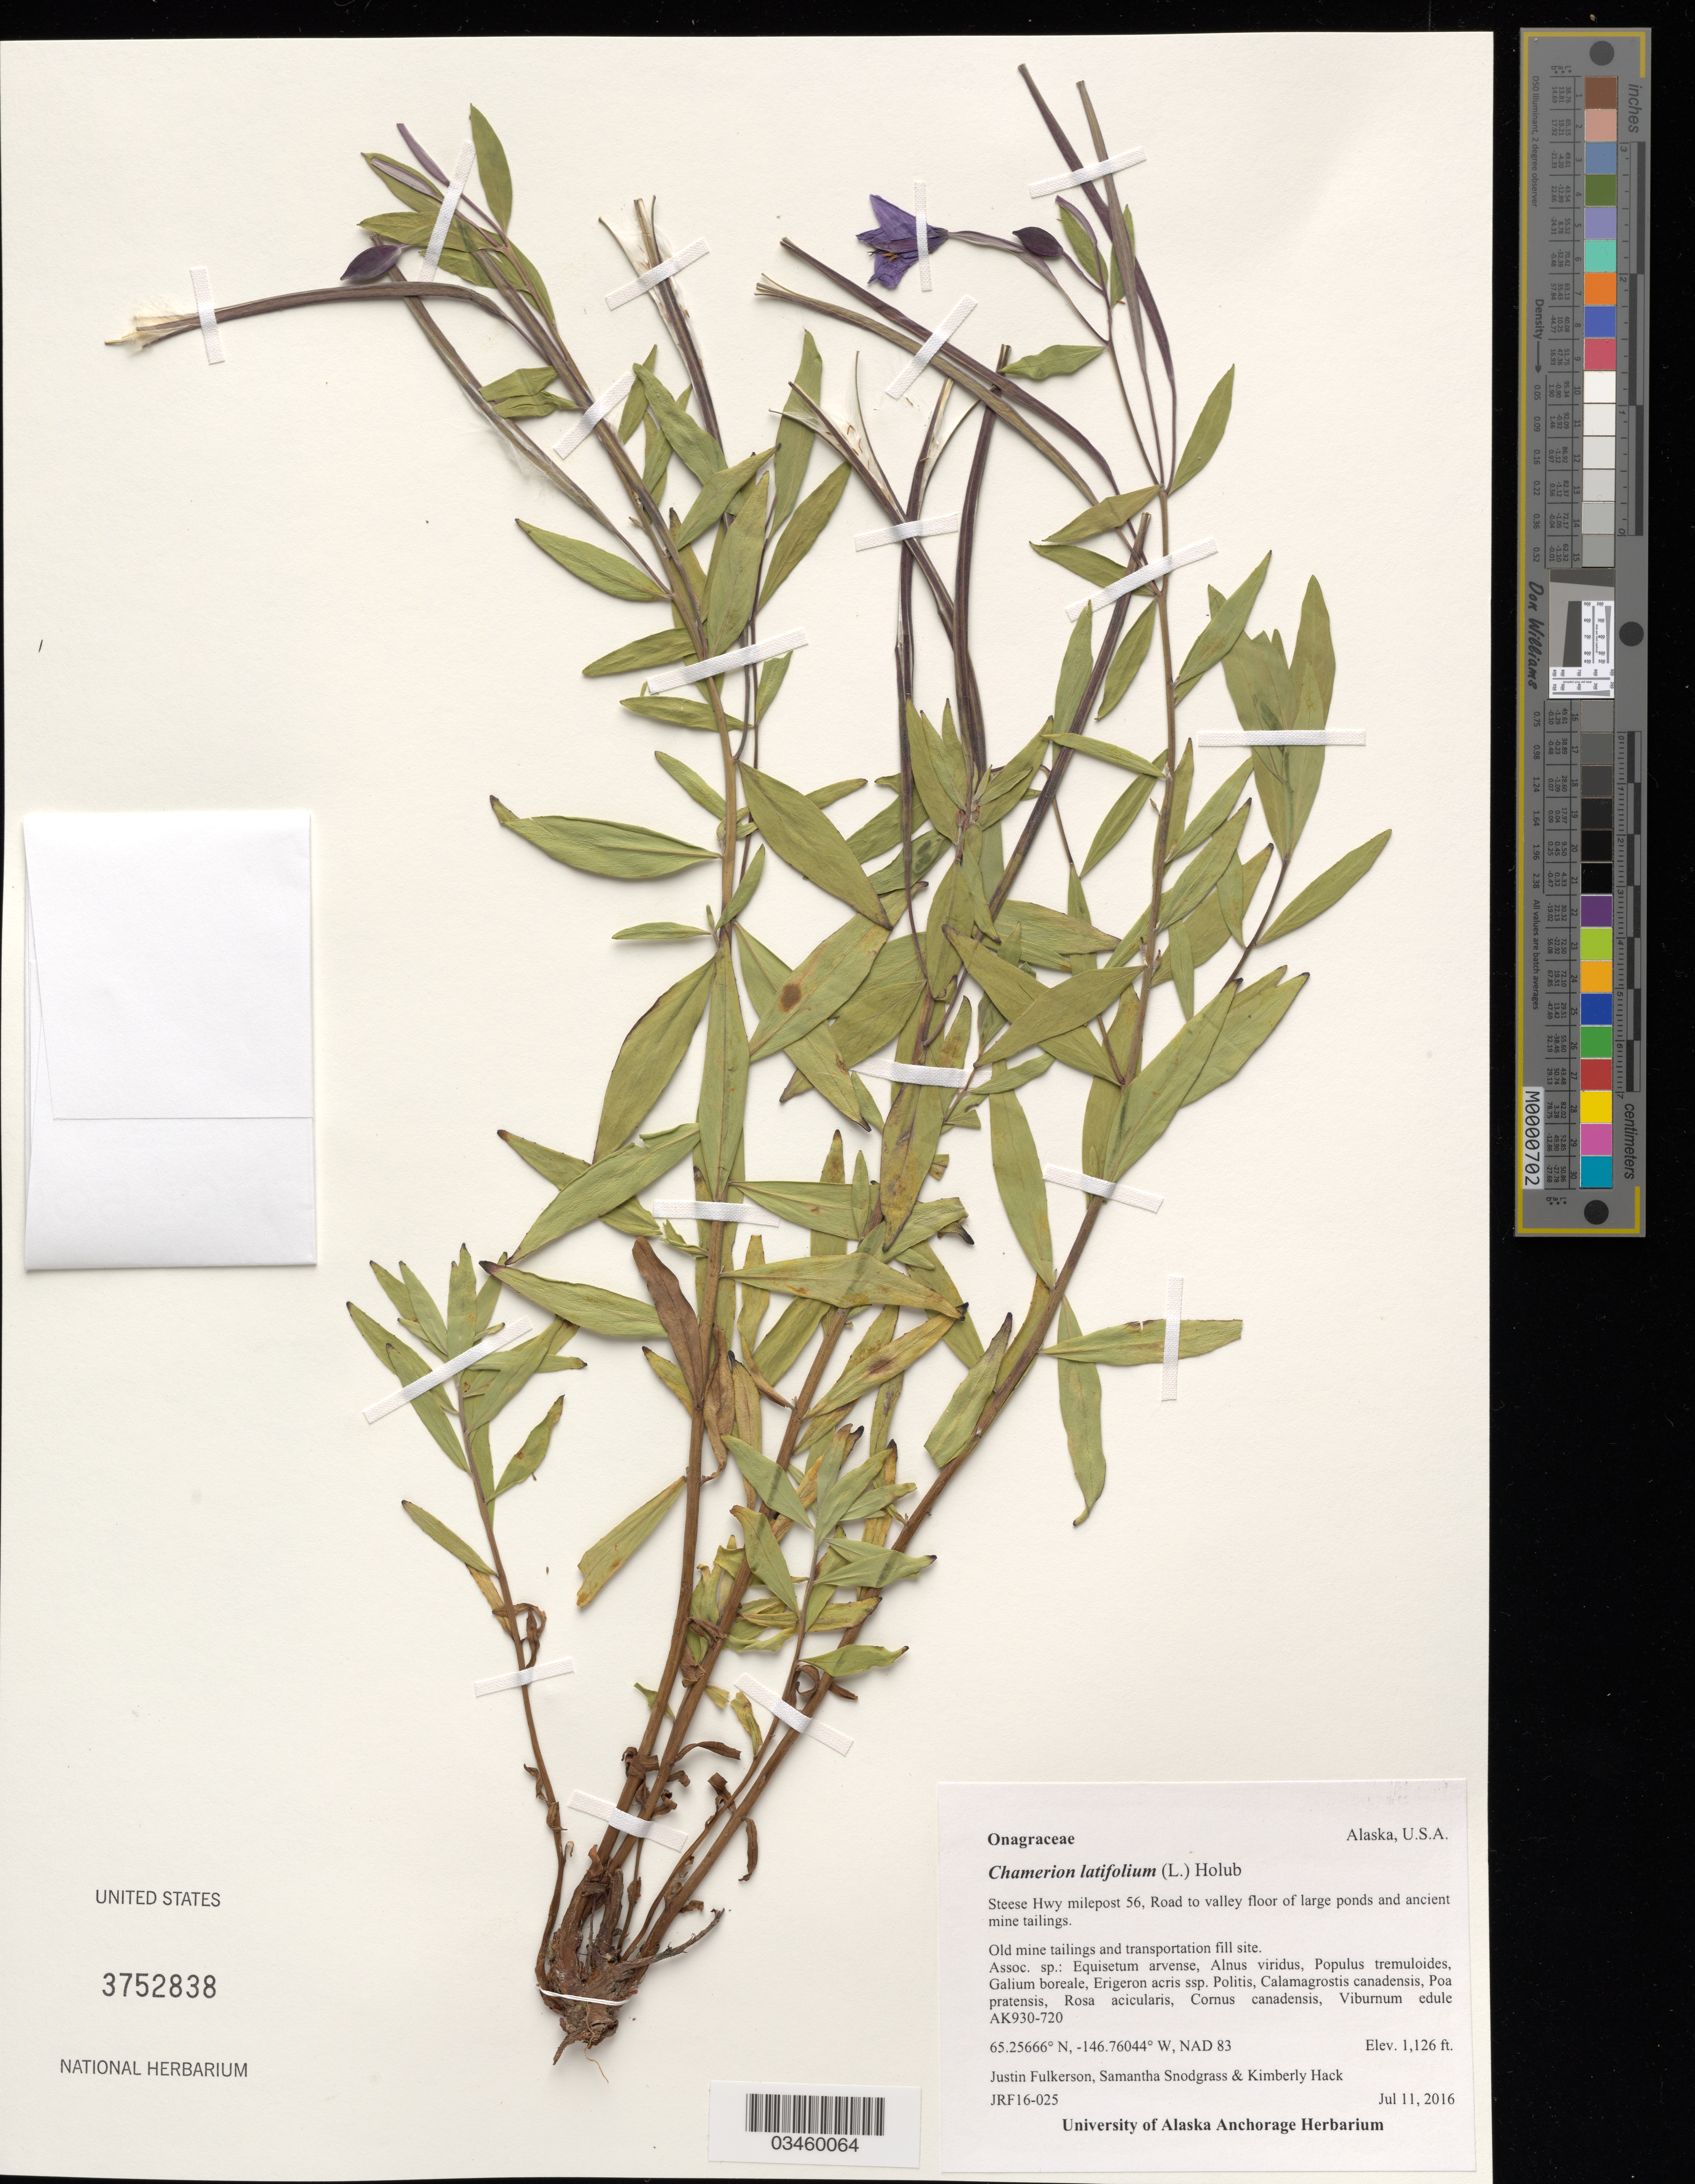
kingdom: Plantae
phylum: Tracheophyta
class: Magnoliopsida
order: Myrtales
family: Onagraceae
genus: Chamaenerion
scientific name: Chamaenerion latifolium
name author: (L.) Th. Fr. & Lange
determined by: Wagner, W. L., (BOT), Smithsonian Institution - National Museum of Natural History (UNITED STATES)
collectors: J. Fulkerson, K. Hack & S. Snodgrass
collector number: AK930-720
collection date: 2016-07-11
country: United States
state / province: Alaska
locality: Steese Hwy, milepost 56, Road to valley floor of large ponds and ancient mine tailings.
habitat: Old mine tailings and transportation fill site.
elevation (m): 343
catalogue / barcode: US 3752838